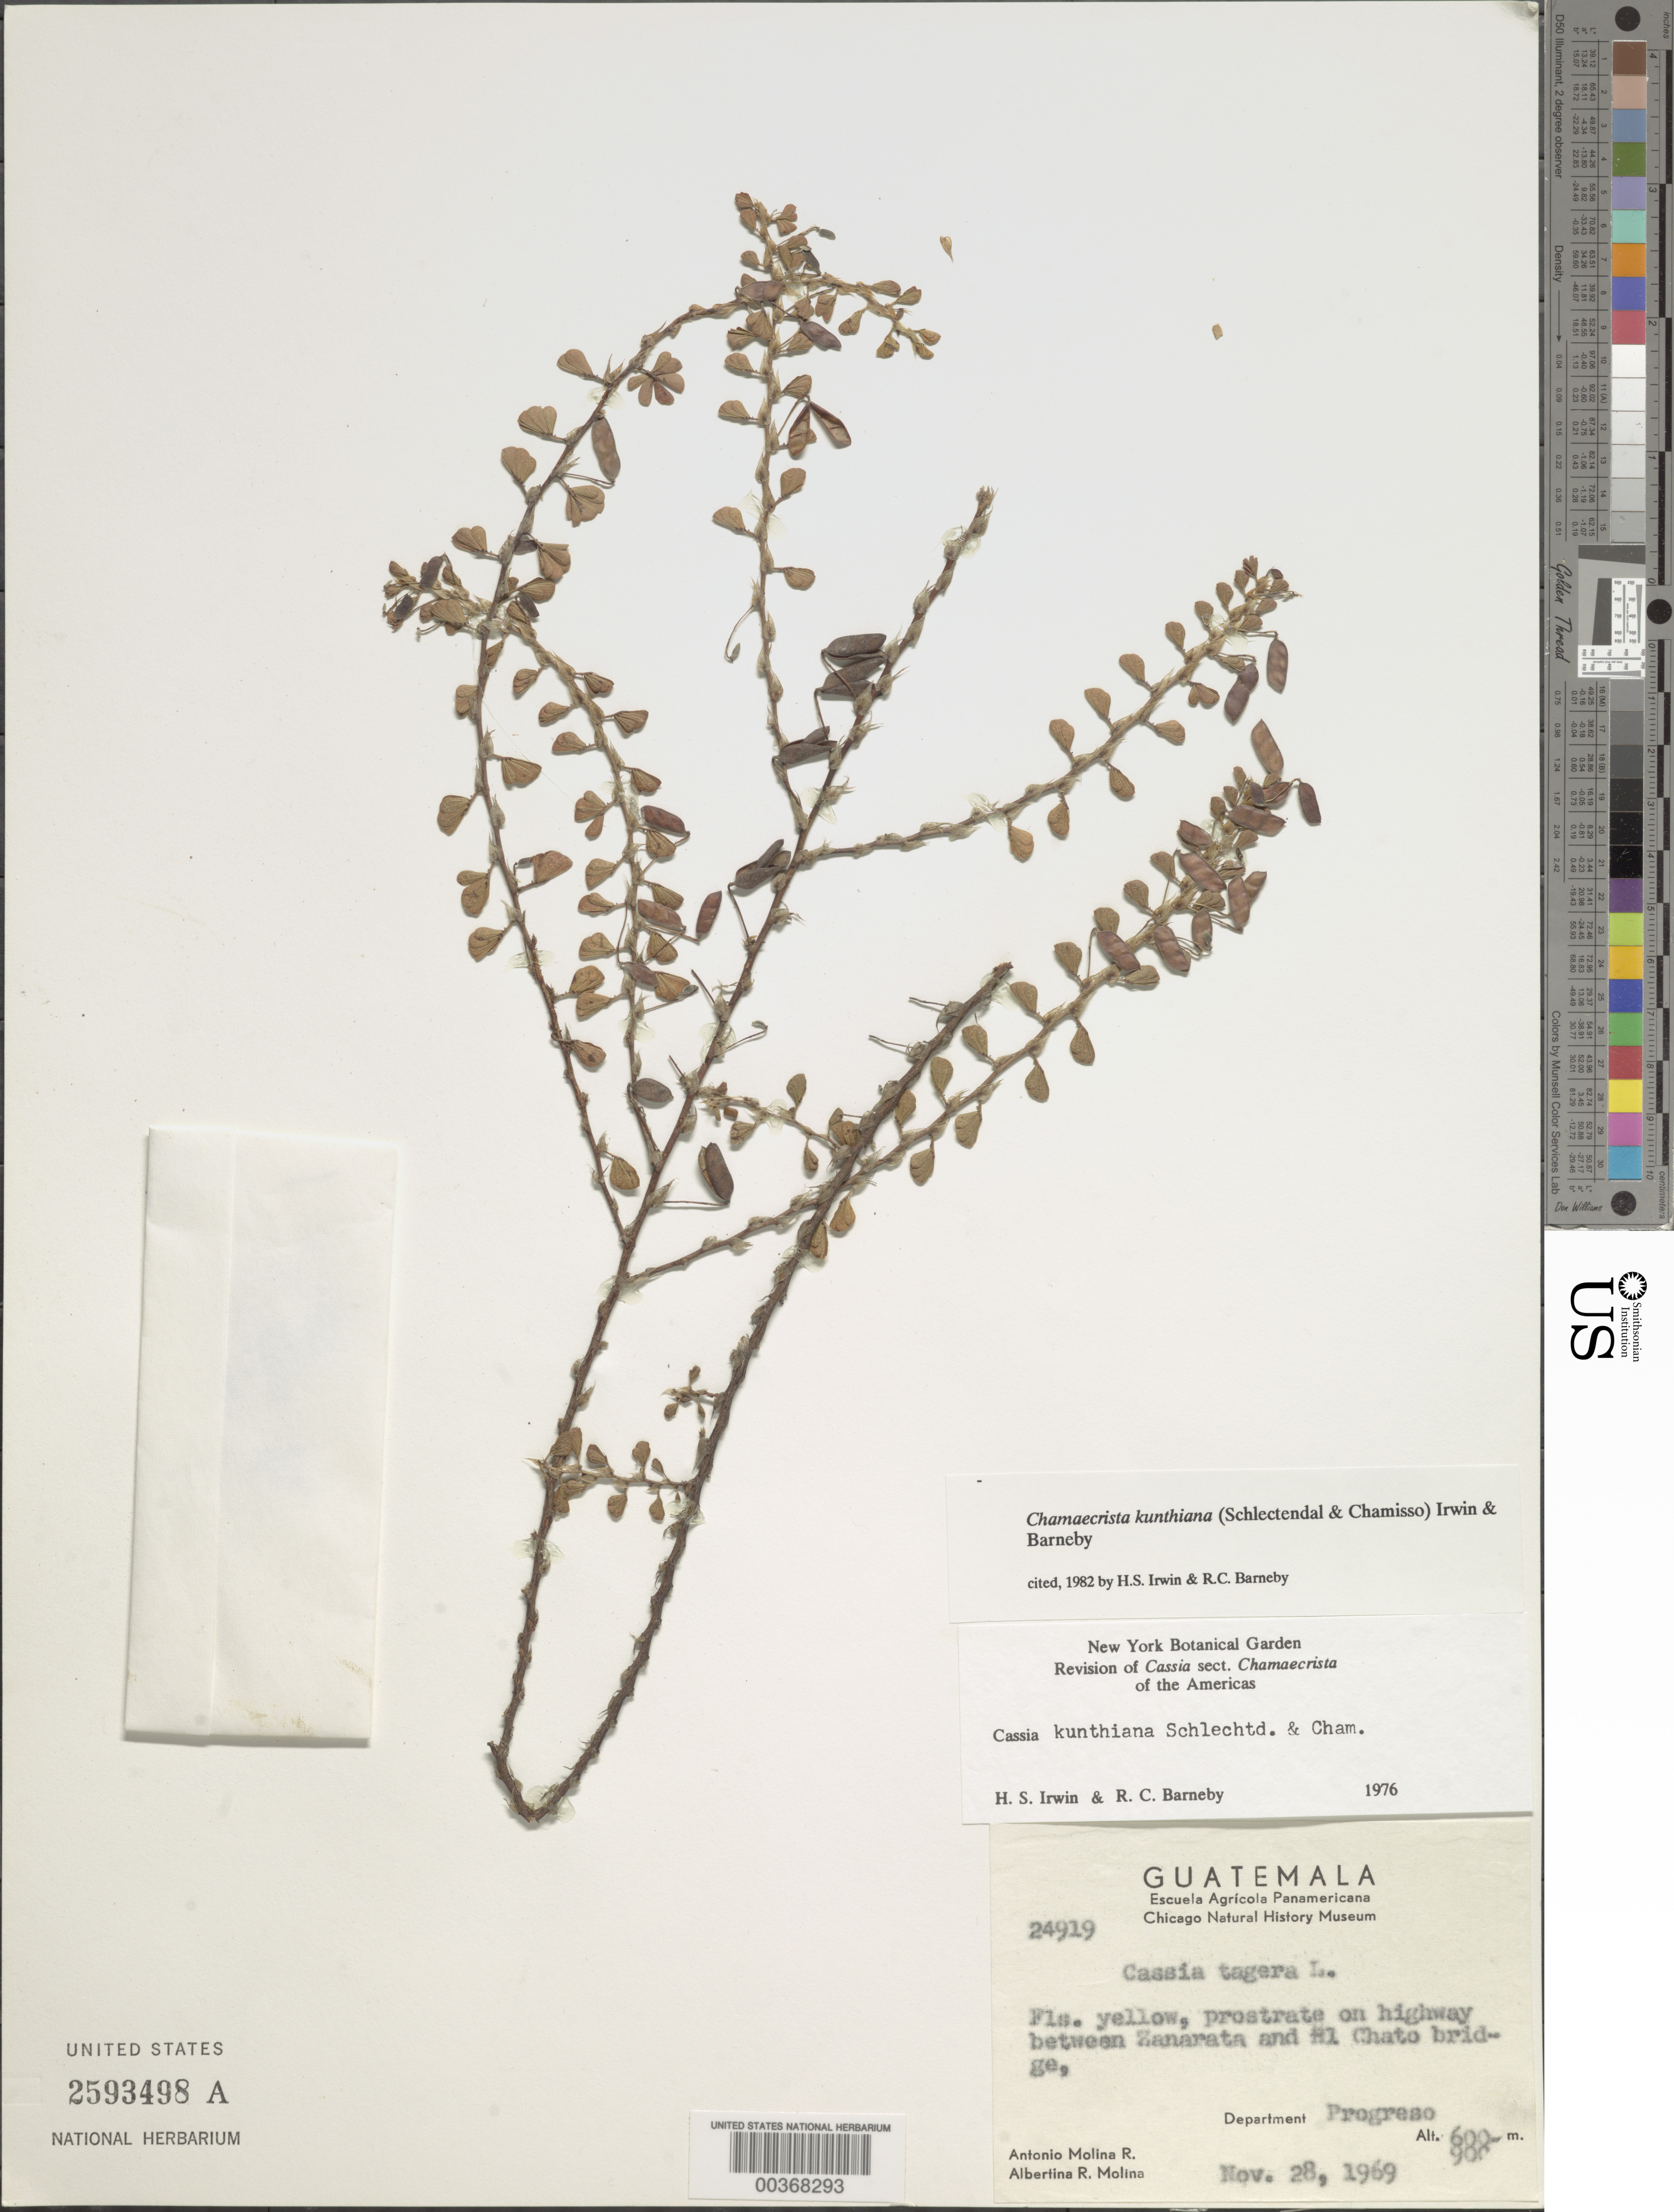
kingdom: Plantae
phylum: Tracheophyta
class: Magnoliopsida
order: Fabales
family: Fabaceae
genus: Chamaecrista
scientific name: Chamaecrista kunthiana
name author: (Schltdl. & Cham.) H.S. Irwin & Barneby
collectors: A. Molina R. & A. Molina R.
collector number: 24919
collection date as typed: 28 Nov 1969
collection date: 1969-11-28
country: Guatemala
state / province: El Progreso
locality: On highway between Zanarata and #1 Chato bridge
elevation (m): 600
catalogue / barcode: US 2593498A